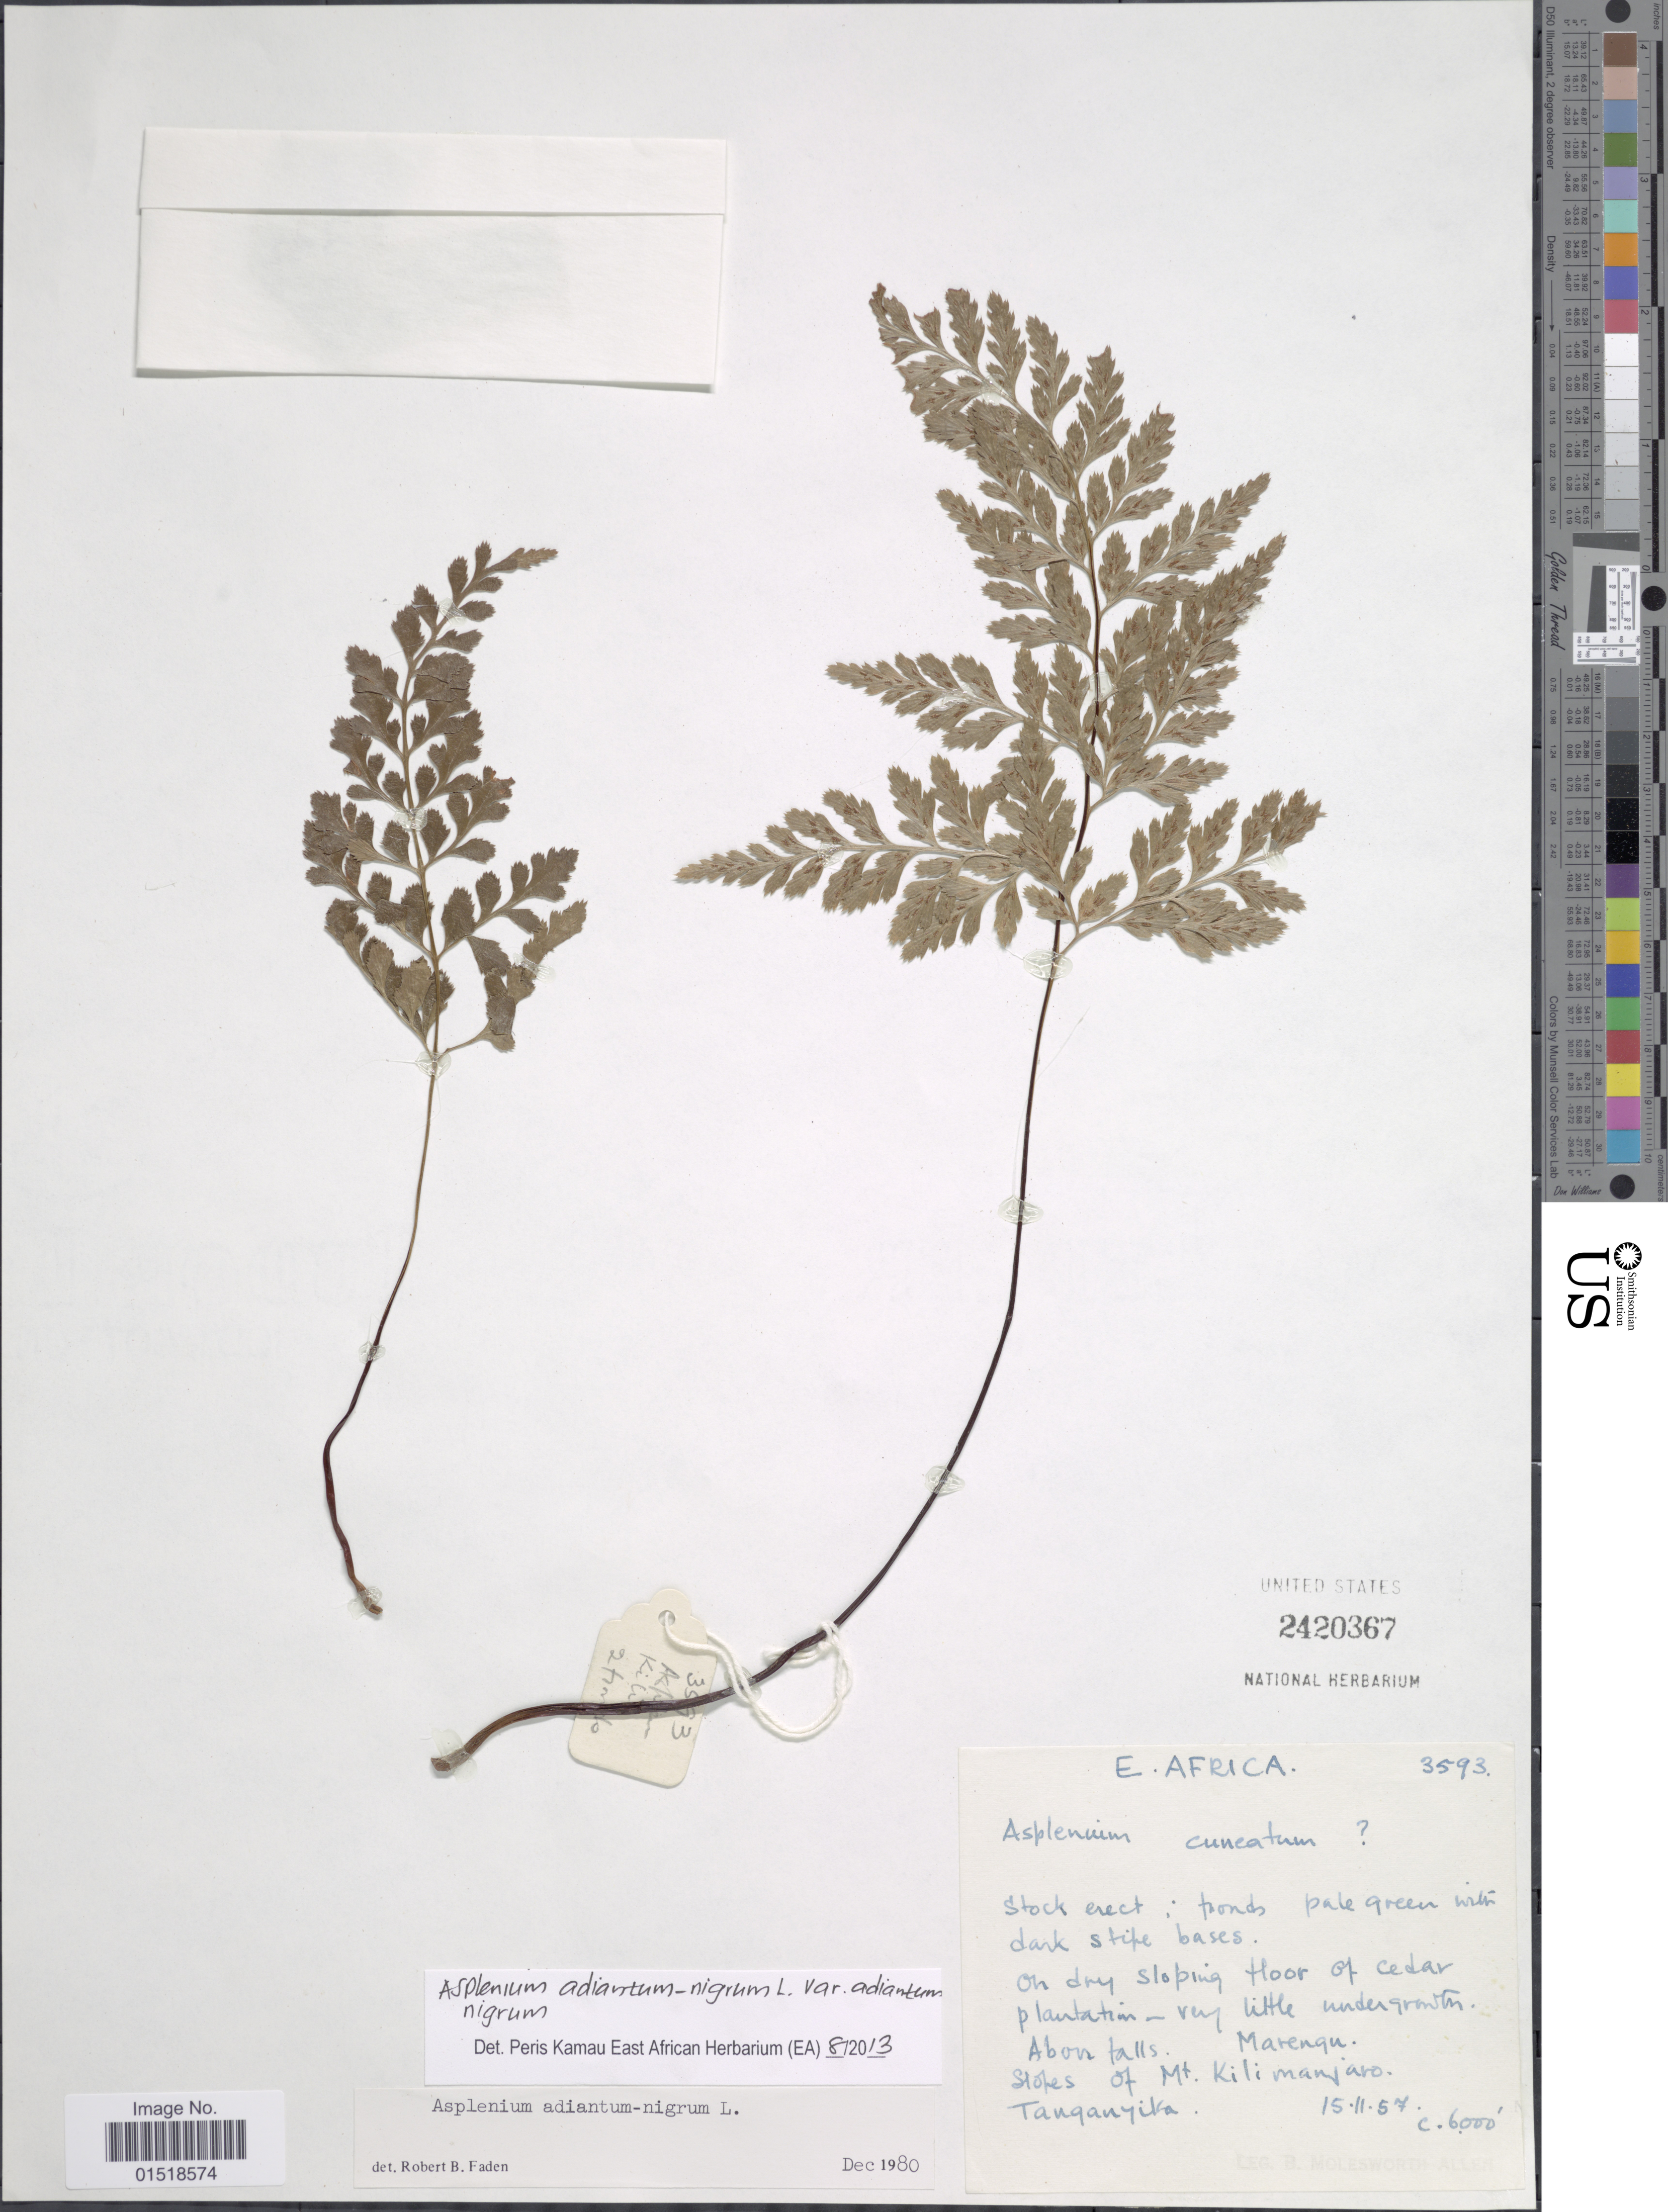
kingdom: Plantae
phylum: Tracheophyta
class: Polypodiopsida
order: Polypodiales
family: Aspleniaceae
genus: Asplenium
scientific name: Asplenium adiantum-nigrum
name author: L.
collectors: B. E. G. Molesworth-Allen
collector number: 3593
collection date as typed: Transcribed d/m/y: 15/11/57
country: Tanzania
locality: E. Africa. Marengu. Slopes of Mt. Kilimanjaro. Tanganyika.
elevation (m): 1829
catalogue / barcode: US 2420367